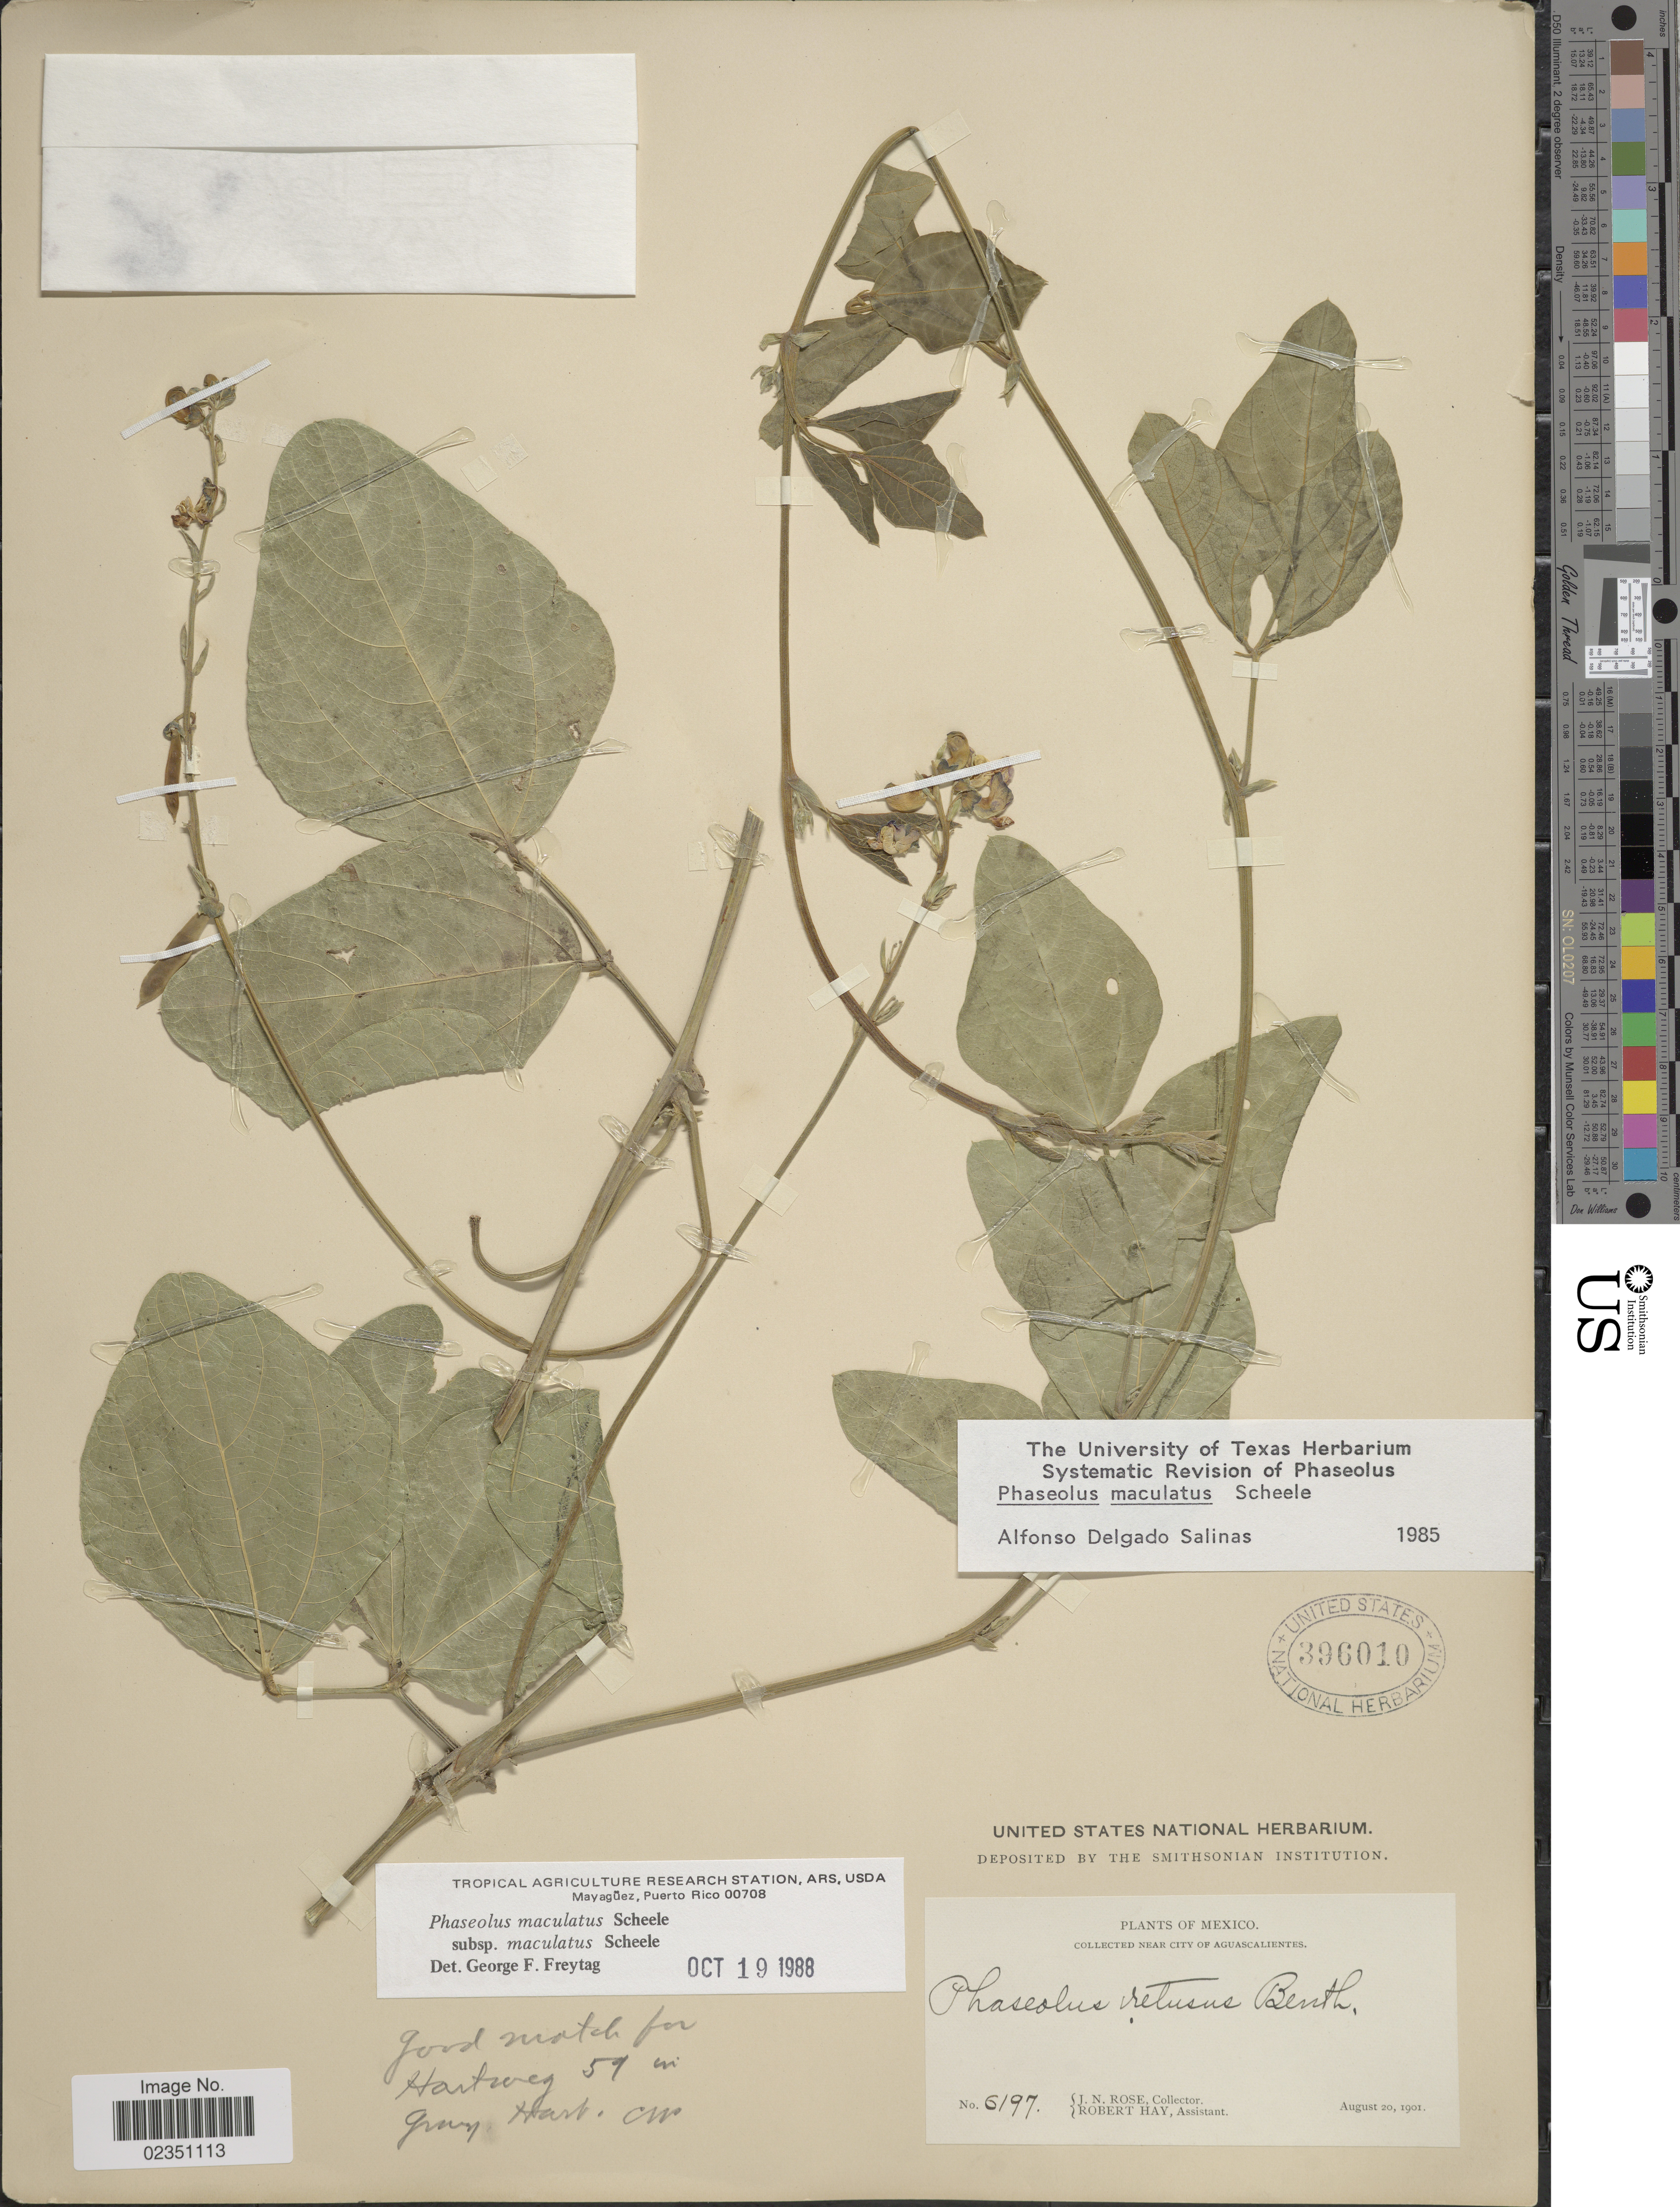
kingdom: Plantae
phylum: Tracheophyta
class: Magnoliopsida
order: Fabales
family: Fabaceae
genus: Phaseolus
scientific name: Phaseolus maculatus subsp. maculatus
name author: Scheele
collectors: J. N. Rose & R. Hay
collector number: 6197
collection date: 1901-08-20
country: Mexico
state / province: Aguascalientes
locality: Near City of Aguascalientes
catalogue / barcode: US 396010